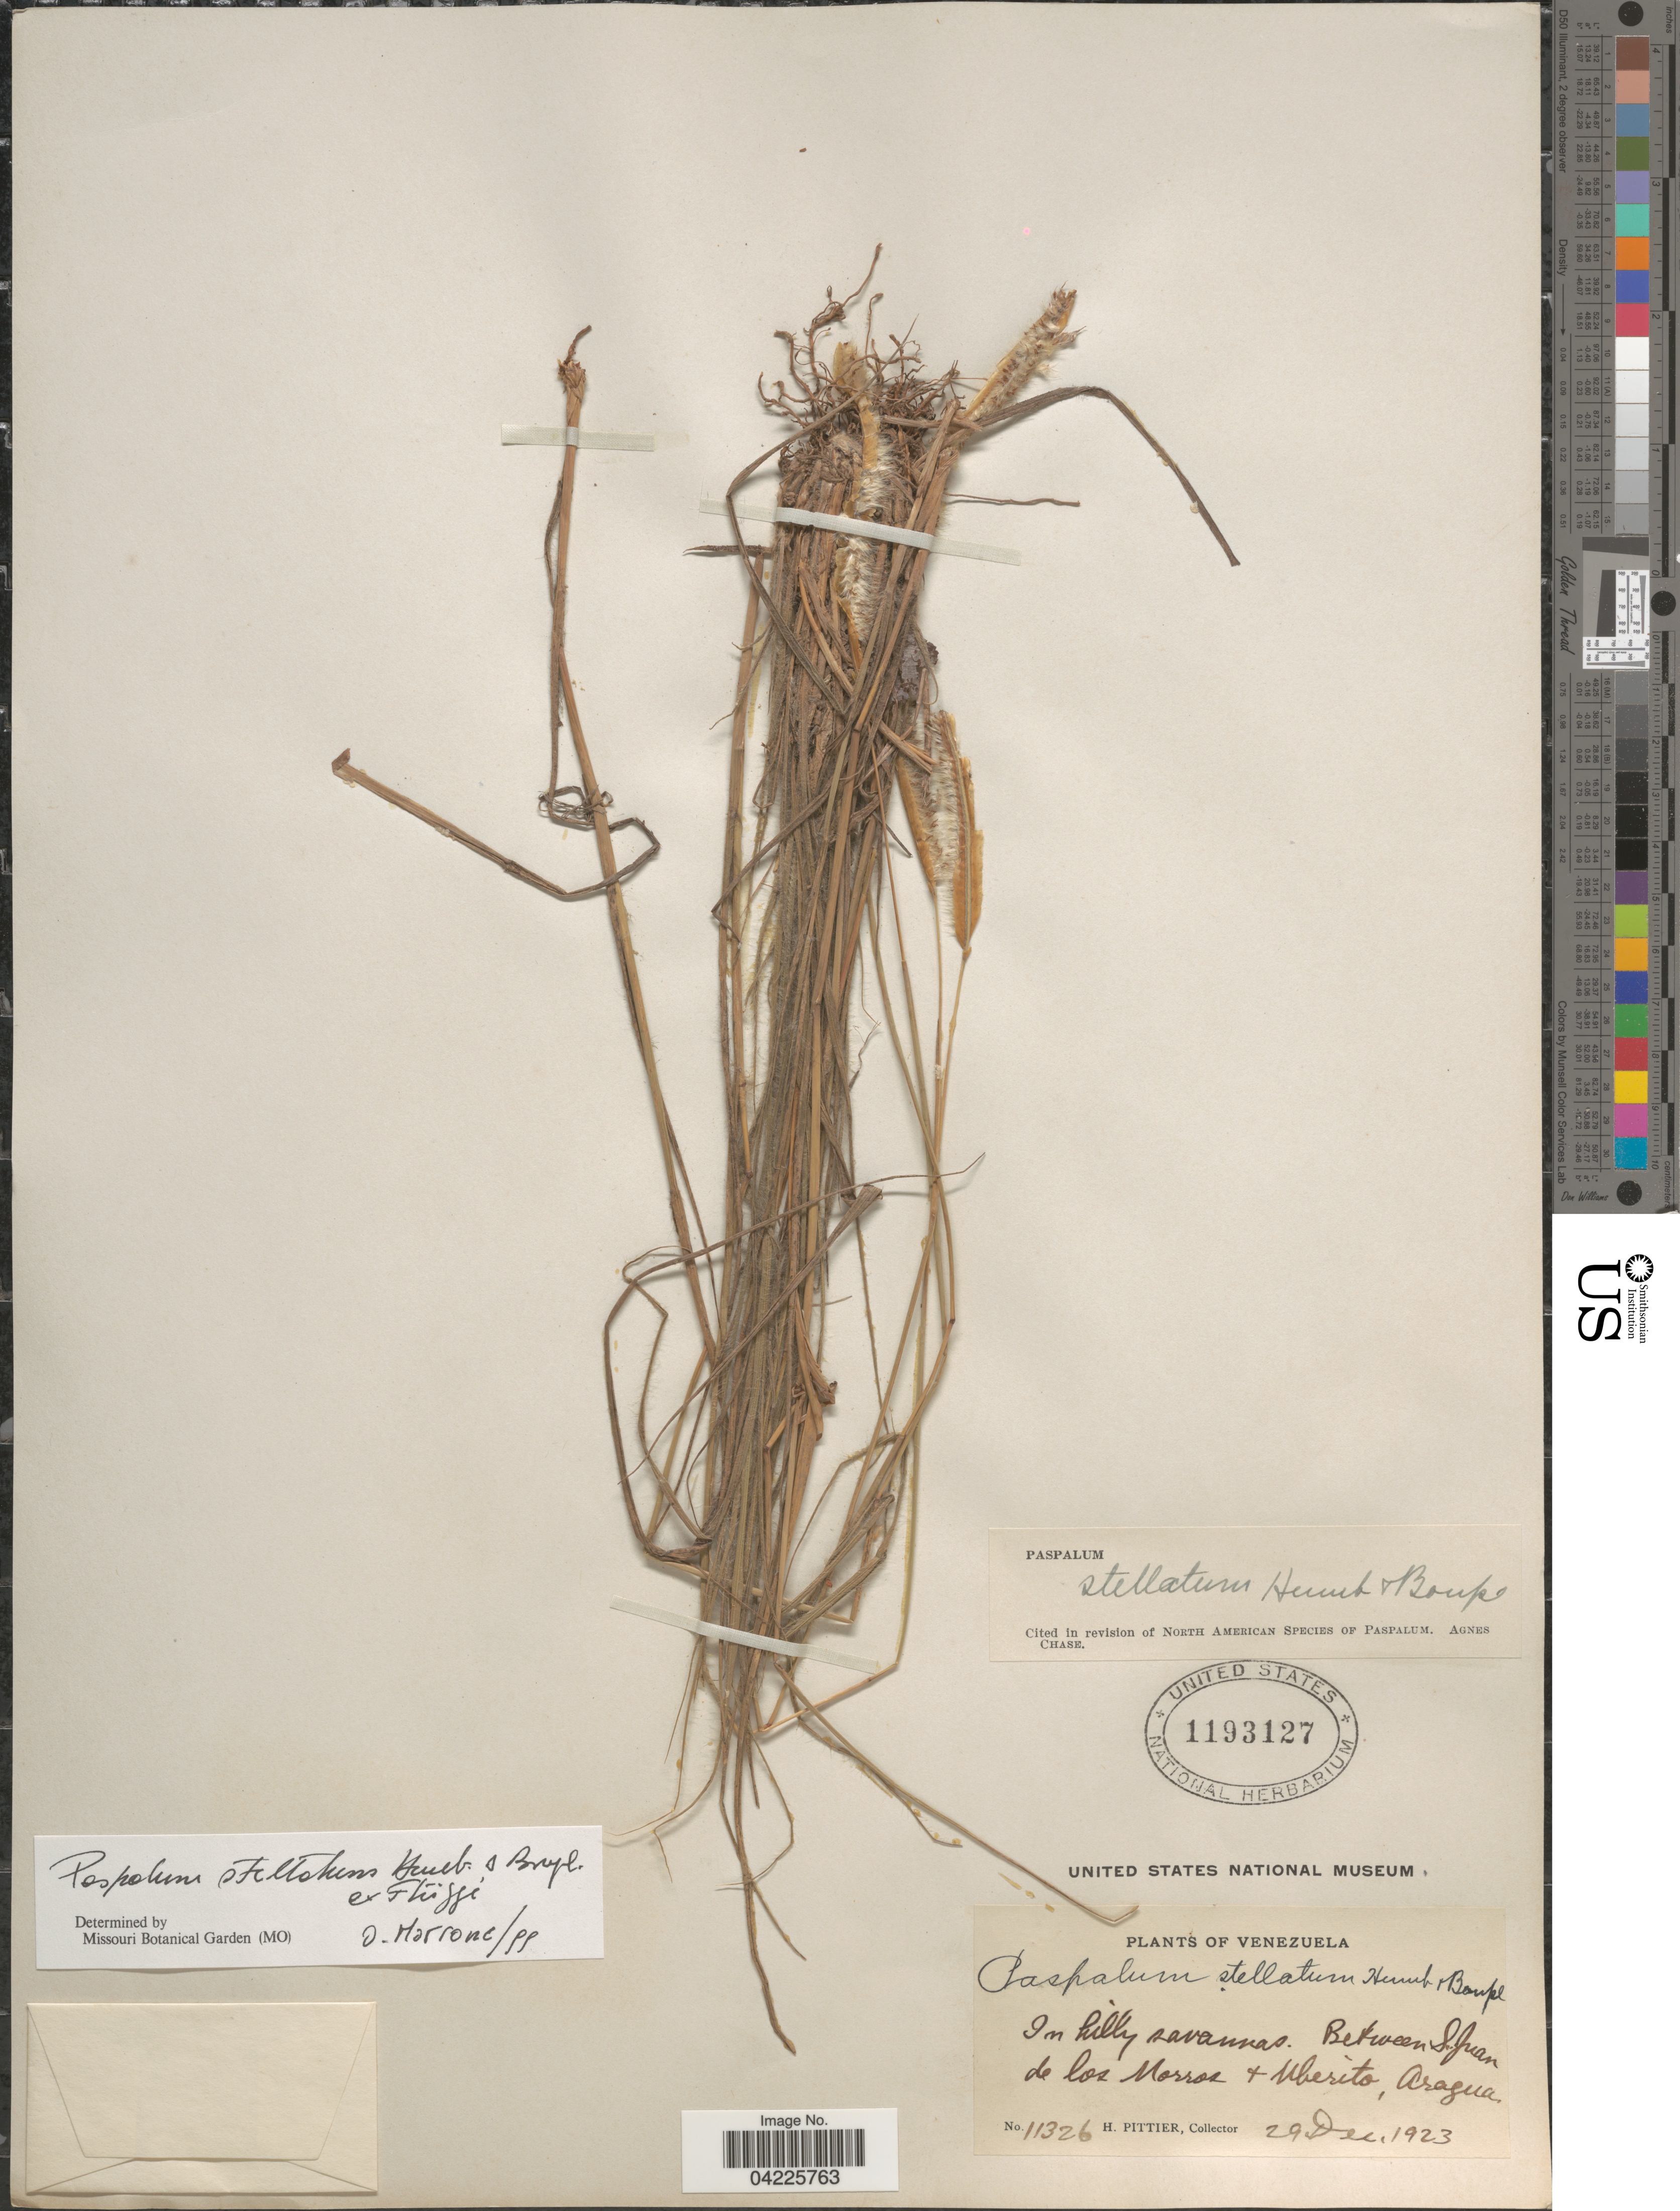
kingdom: Plantae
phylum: Tracheophyta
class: Liliopsida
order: Poales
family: Poaceae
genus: Paspalum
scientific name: Paspalum stellatum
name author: Humb. & Bonpl. ex Flüggé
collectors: H. F. Pittier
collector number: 11326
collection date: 1923-12-29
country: Venezuela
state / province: Aragua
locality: Between S. Juan de los Morros & Uberito.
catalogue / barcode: US 1193127